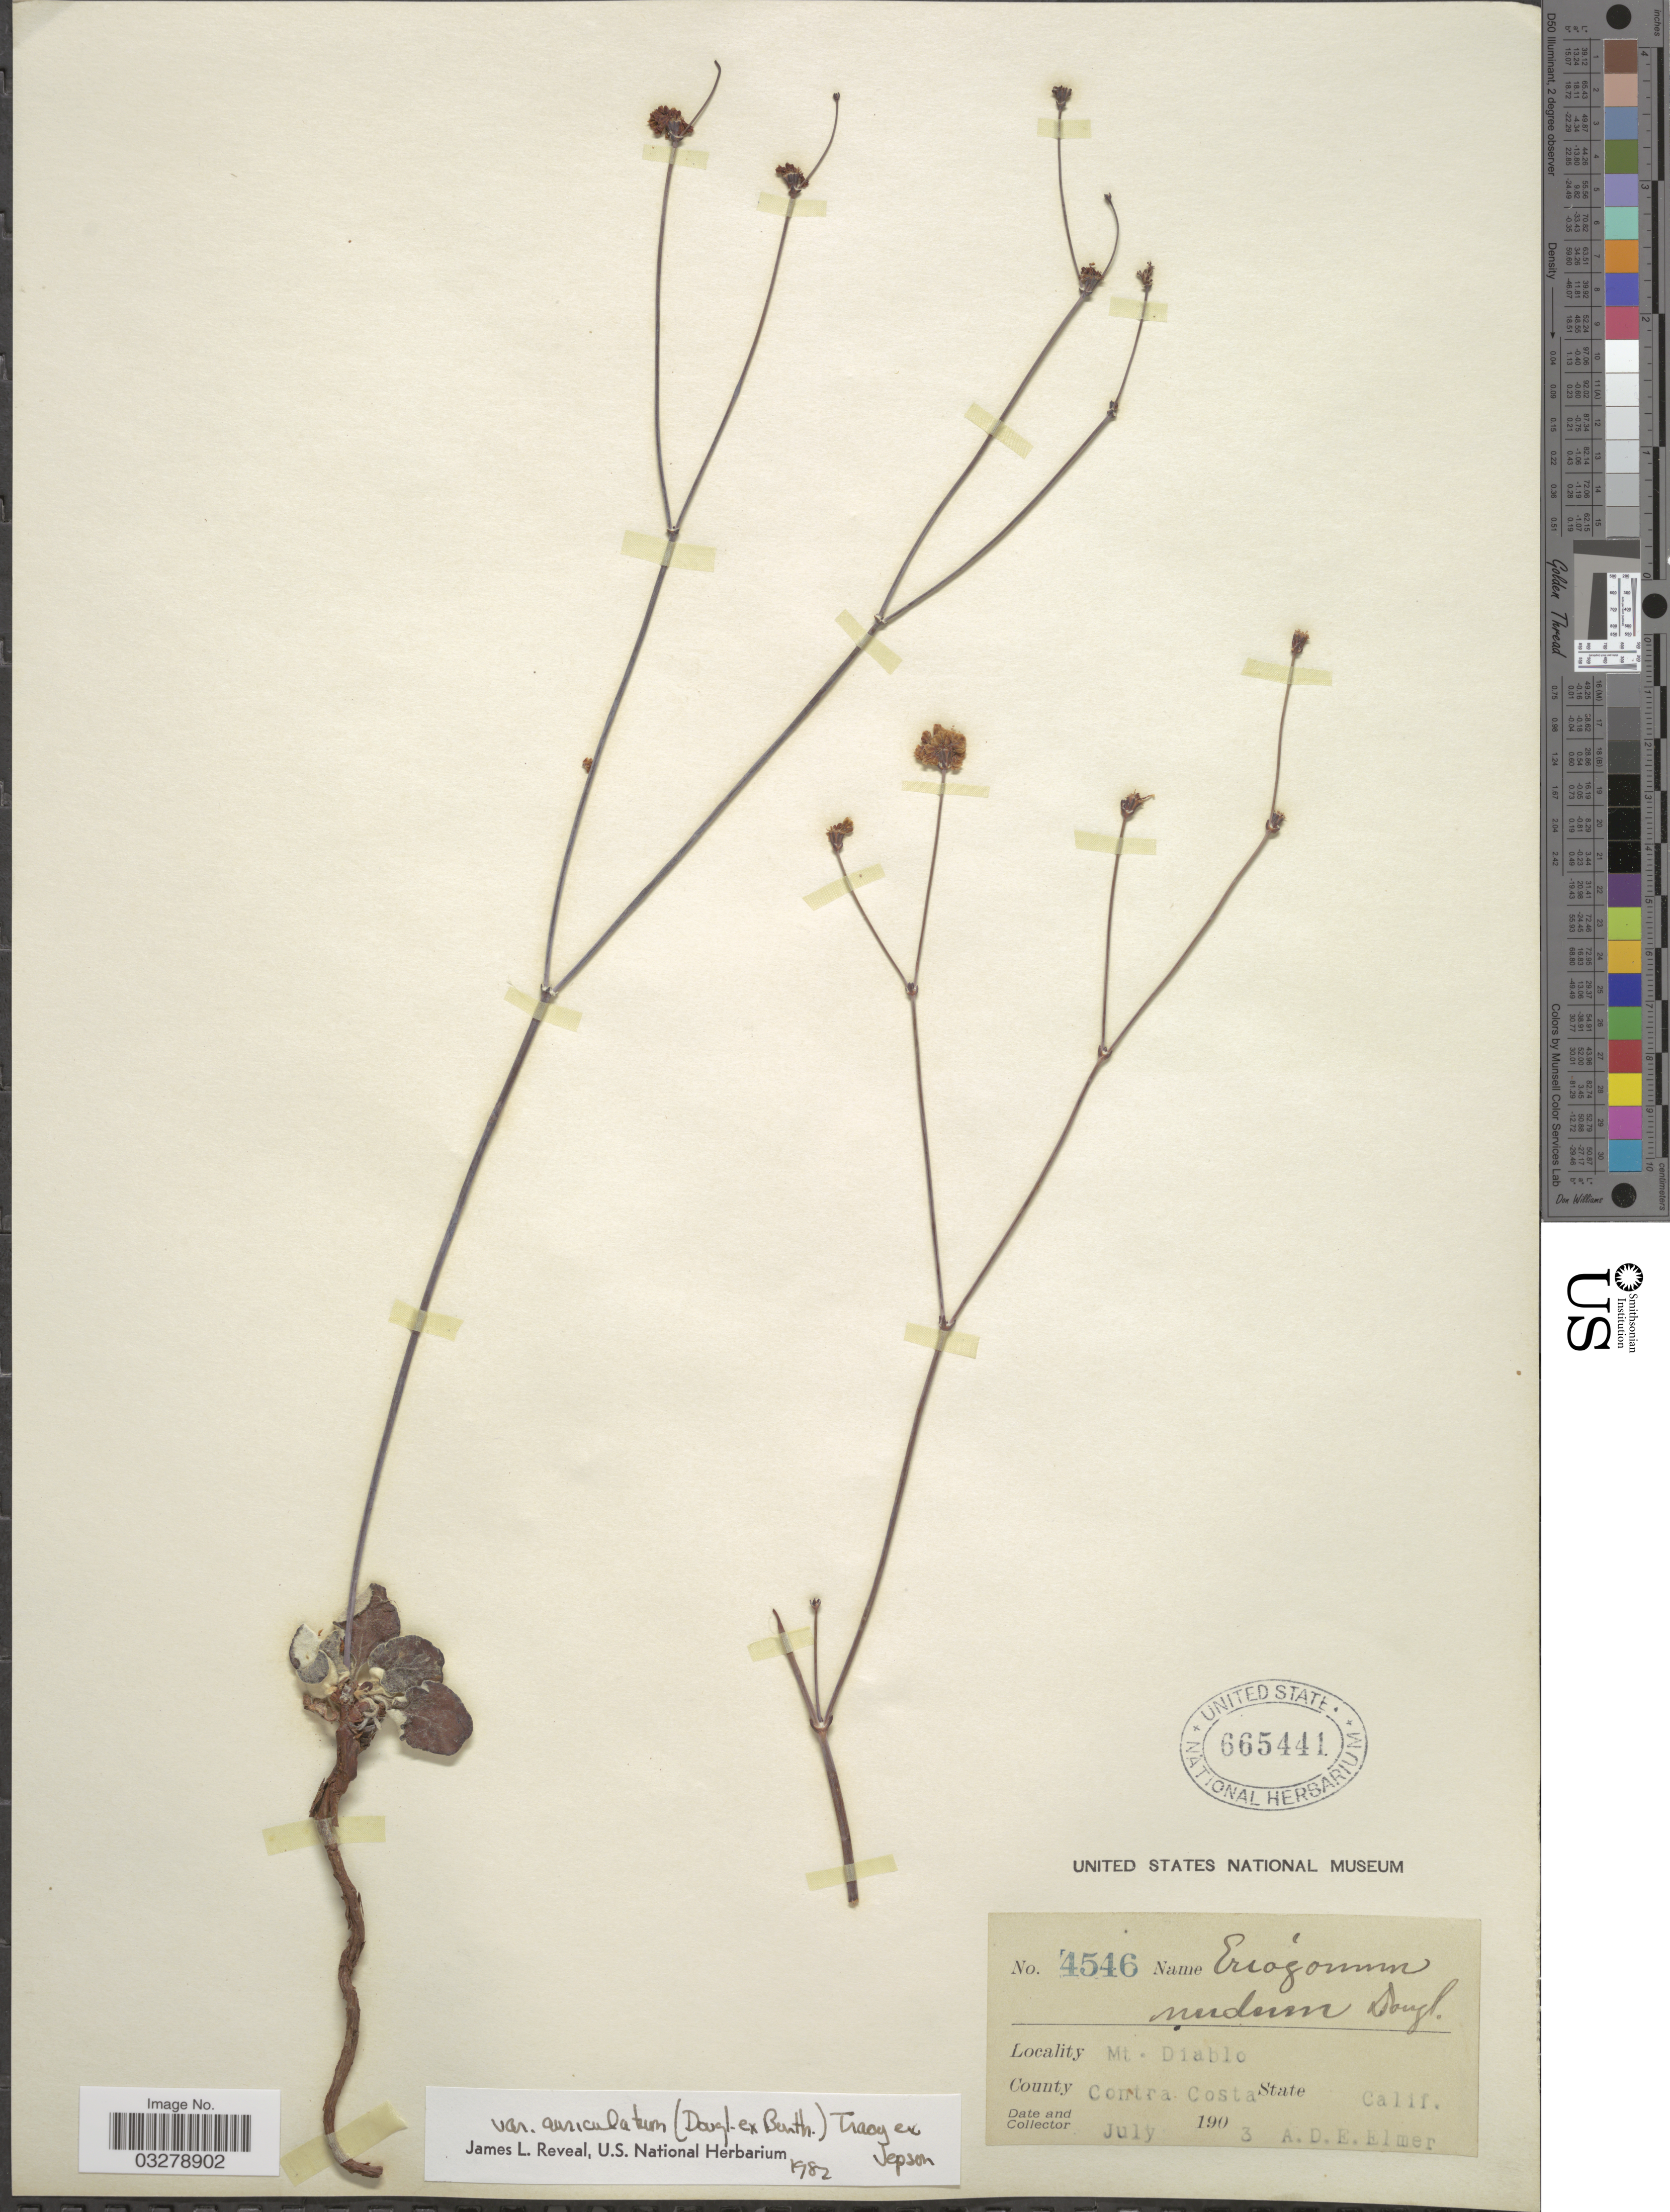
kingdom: Plantae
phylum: Tracheophyta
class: Magnoliopsida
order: Caryophyllales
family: Polygonaceae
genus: Eriogonum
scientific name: Eriogonum nudum var. auriculatum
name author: (Benth.) Tracy ex Jeps.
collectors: A. D. E. Elmer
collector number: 4546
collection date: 1903-07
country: United States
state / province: California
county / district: Contra Costa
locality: Mt. Diablo, County Contra Costa.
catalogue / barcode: US 665441